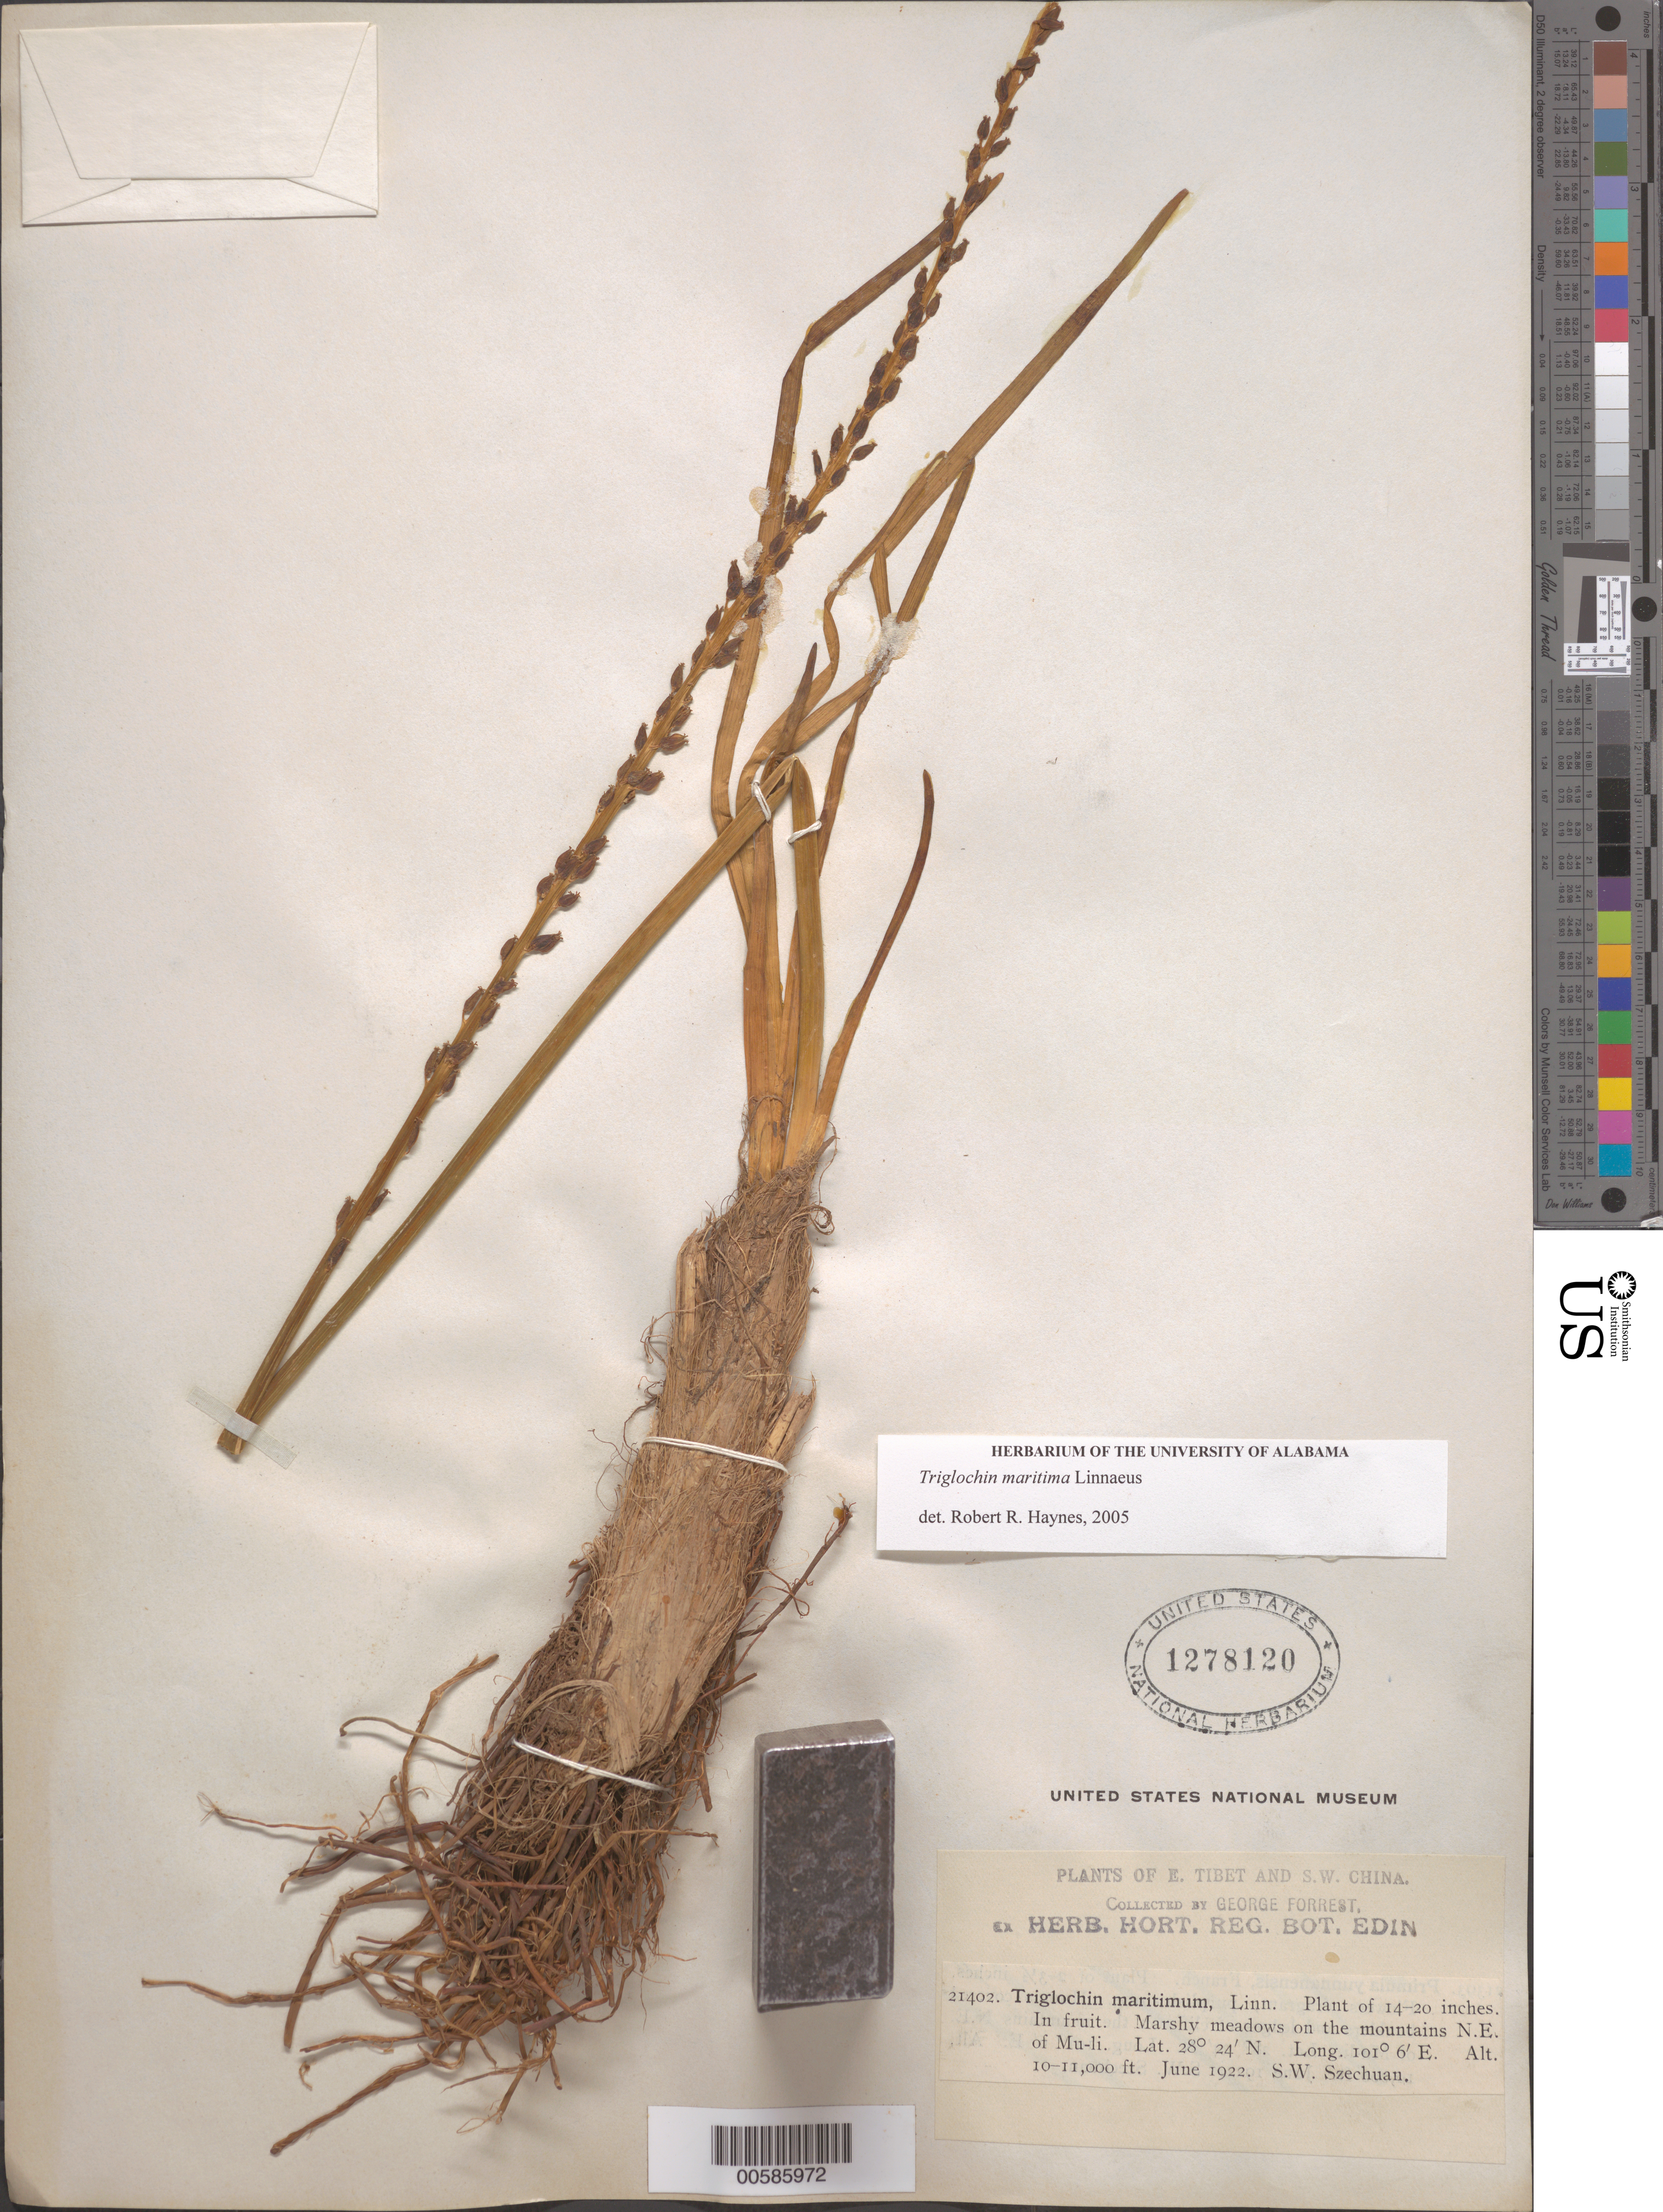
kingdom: Plantae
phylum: Tracheophyta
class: Liliopsida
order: Alismatales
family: Juncaginaceae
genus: Triglochin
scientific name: Triglochin maritima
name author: L.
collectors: G. Forrest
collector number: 21402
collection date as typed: Jun 1922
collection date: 1922-06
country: China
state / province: Sichuan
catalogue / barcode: US 1278120